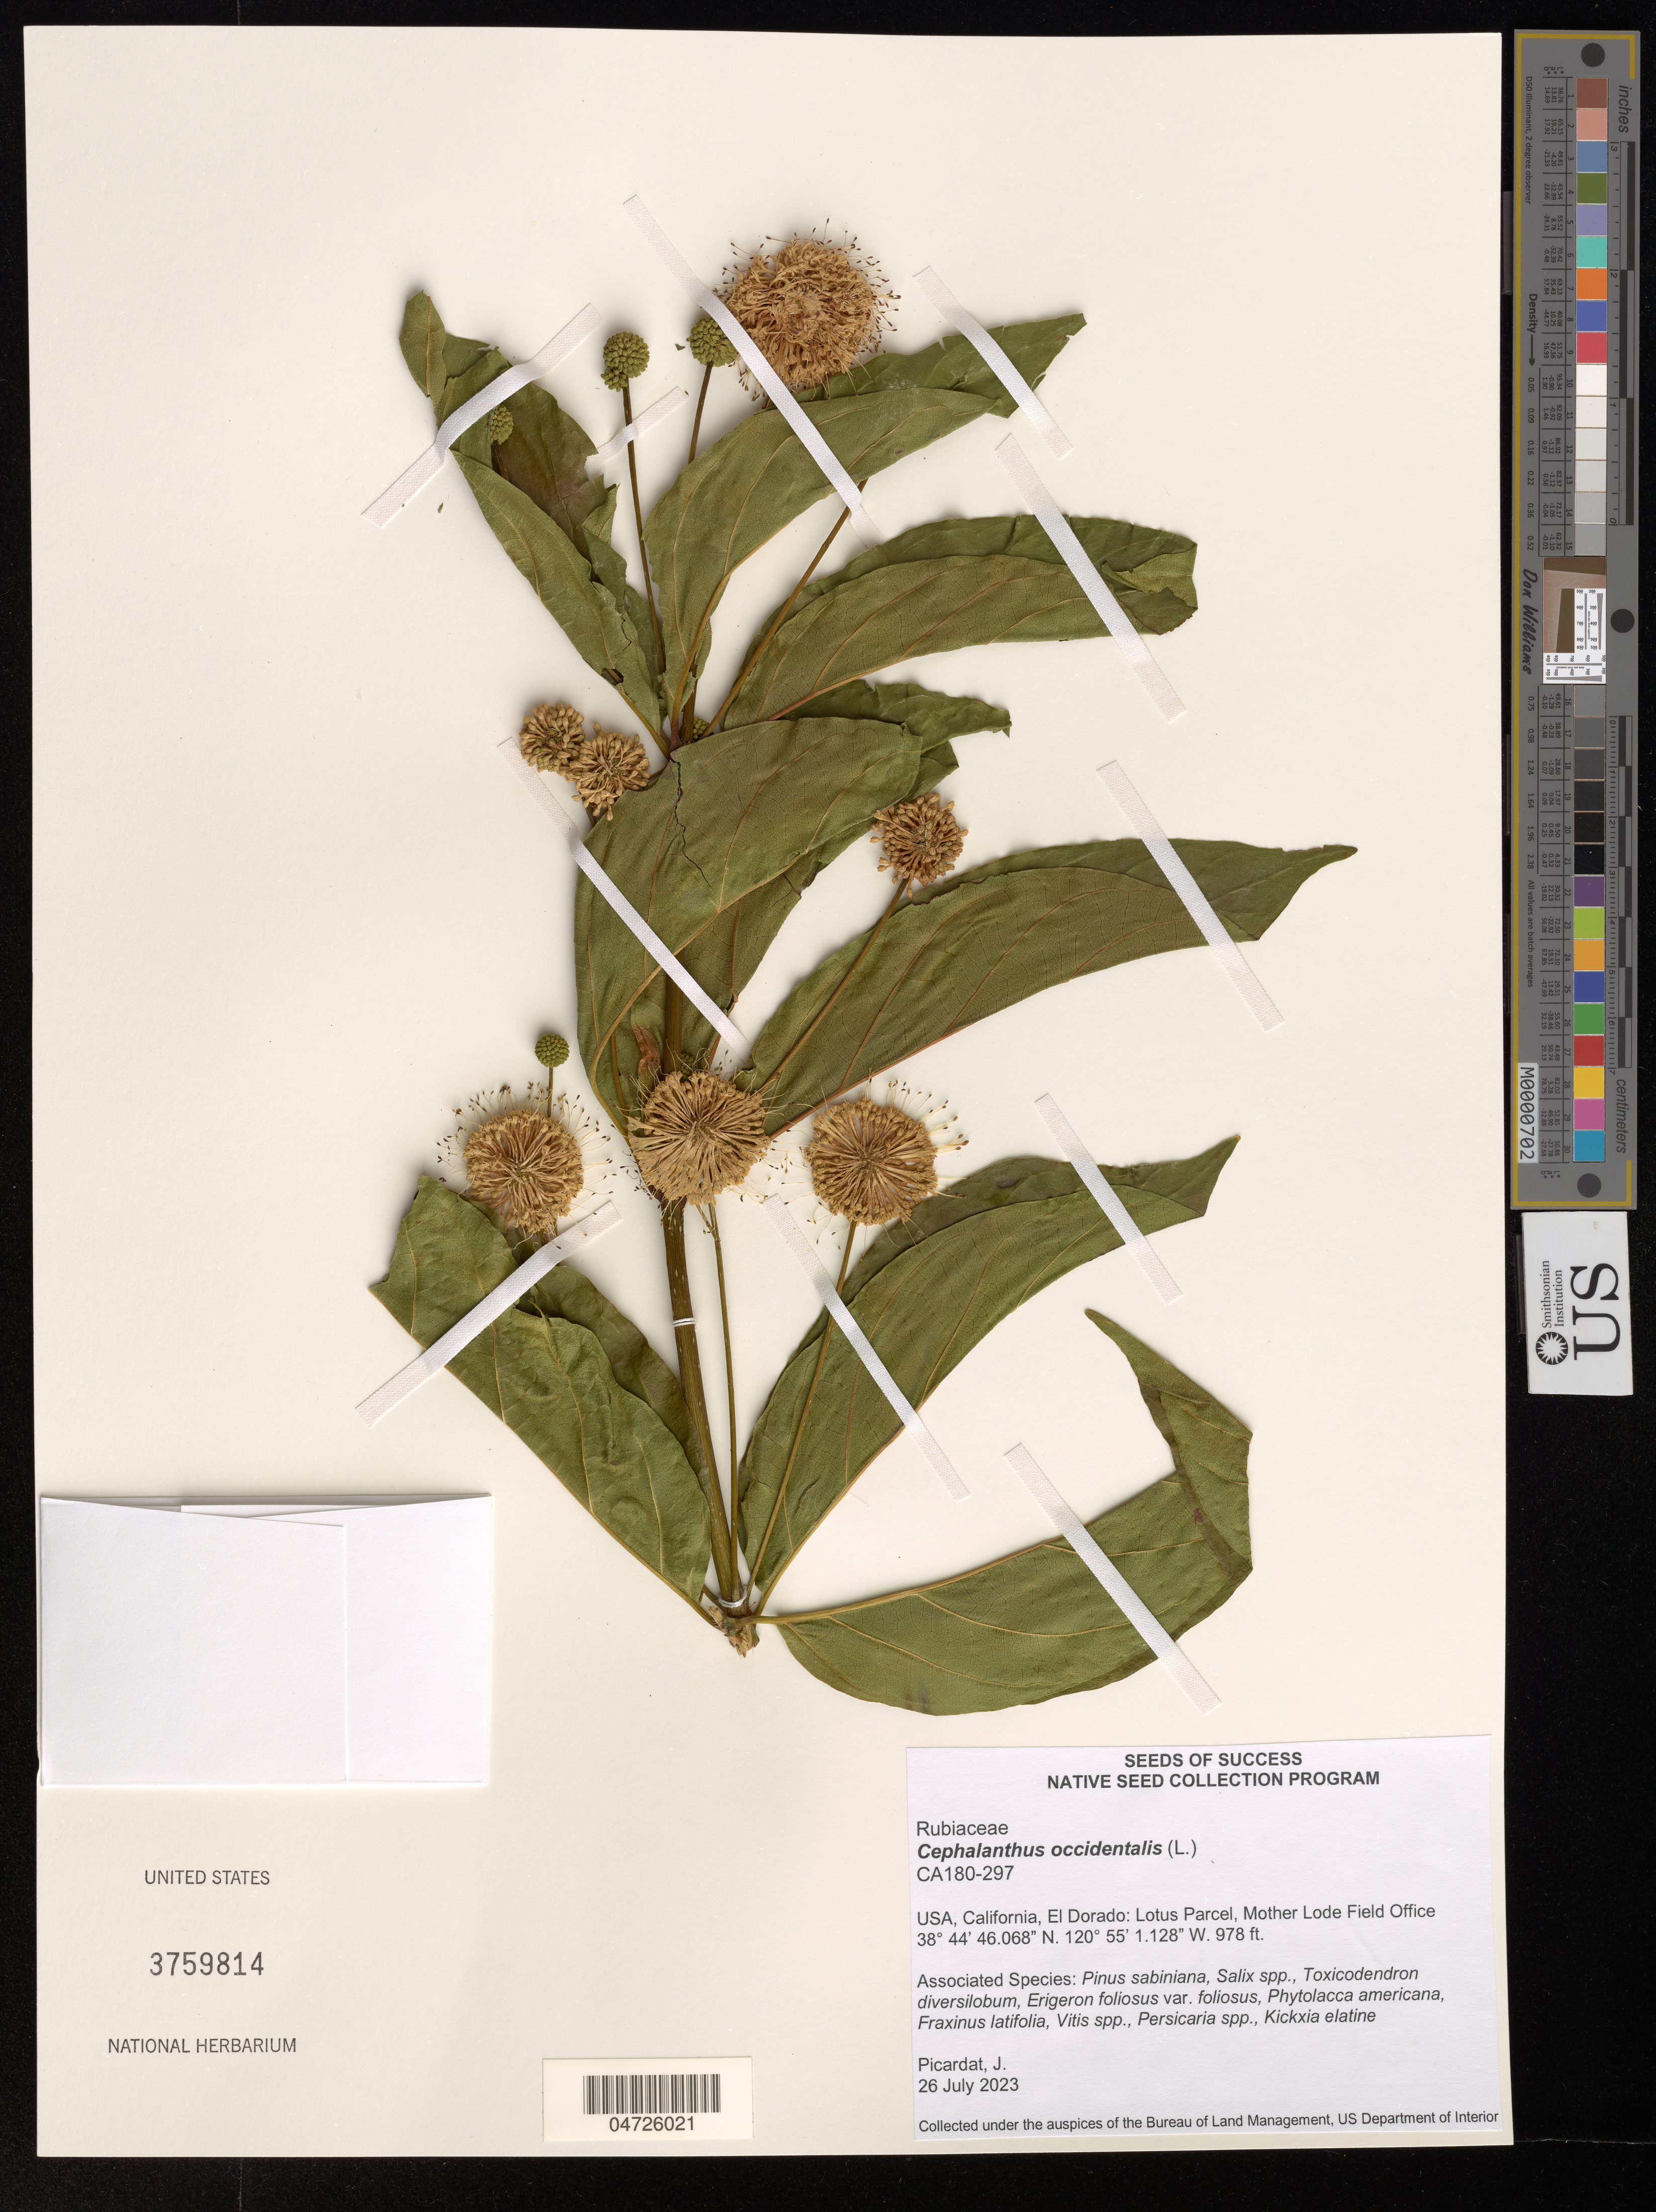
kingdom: Plantae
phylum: Tracheophyta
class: Magnoliopsida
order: Gentianales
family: Rubiaceae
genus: Cephalanthus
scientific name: Cephalanthus occidentalis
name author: L.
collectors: J. Picardat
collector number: CA180-297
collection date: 2023-07-26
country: United States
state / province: California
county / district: El Dorado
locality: El Dorado: Lotus Parcel, Mother Lode Field Office.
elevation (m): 298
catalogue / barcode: US 3759814